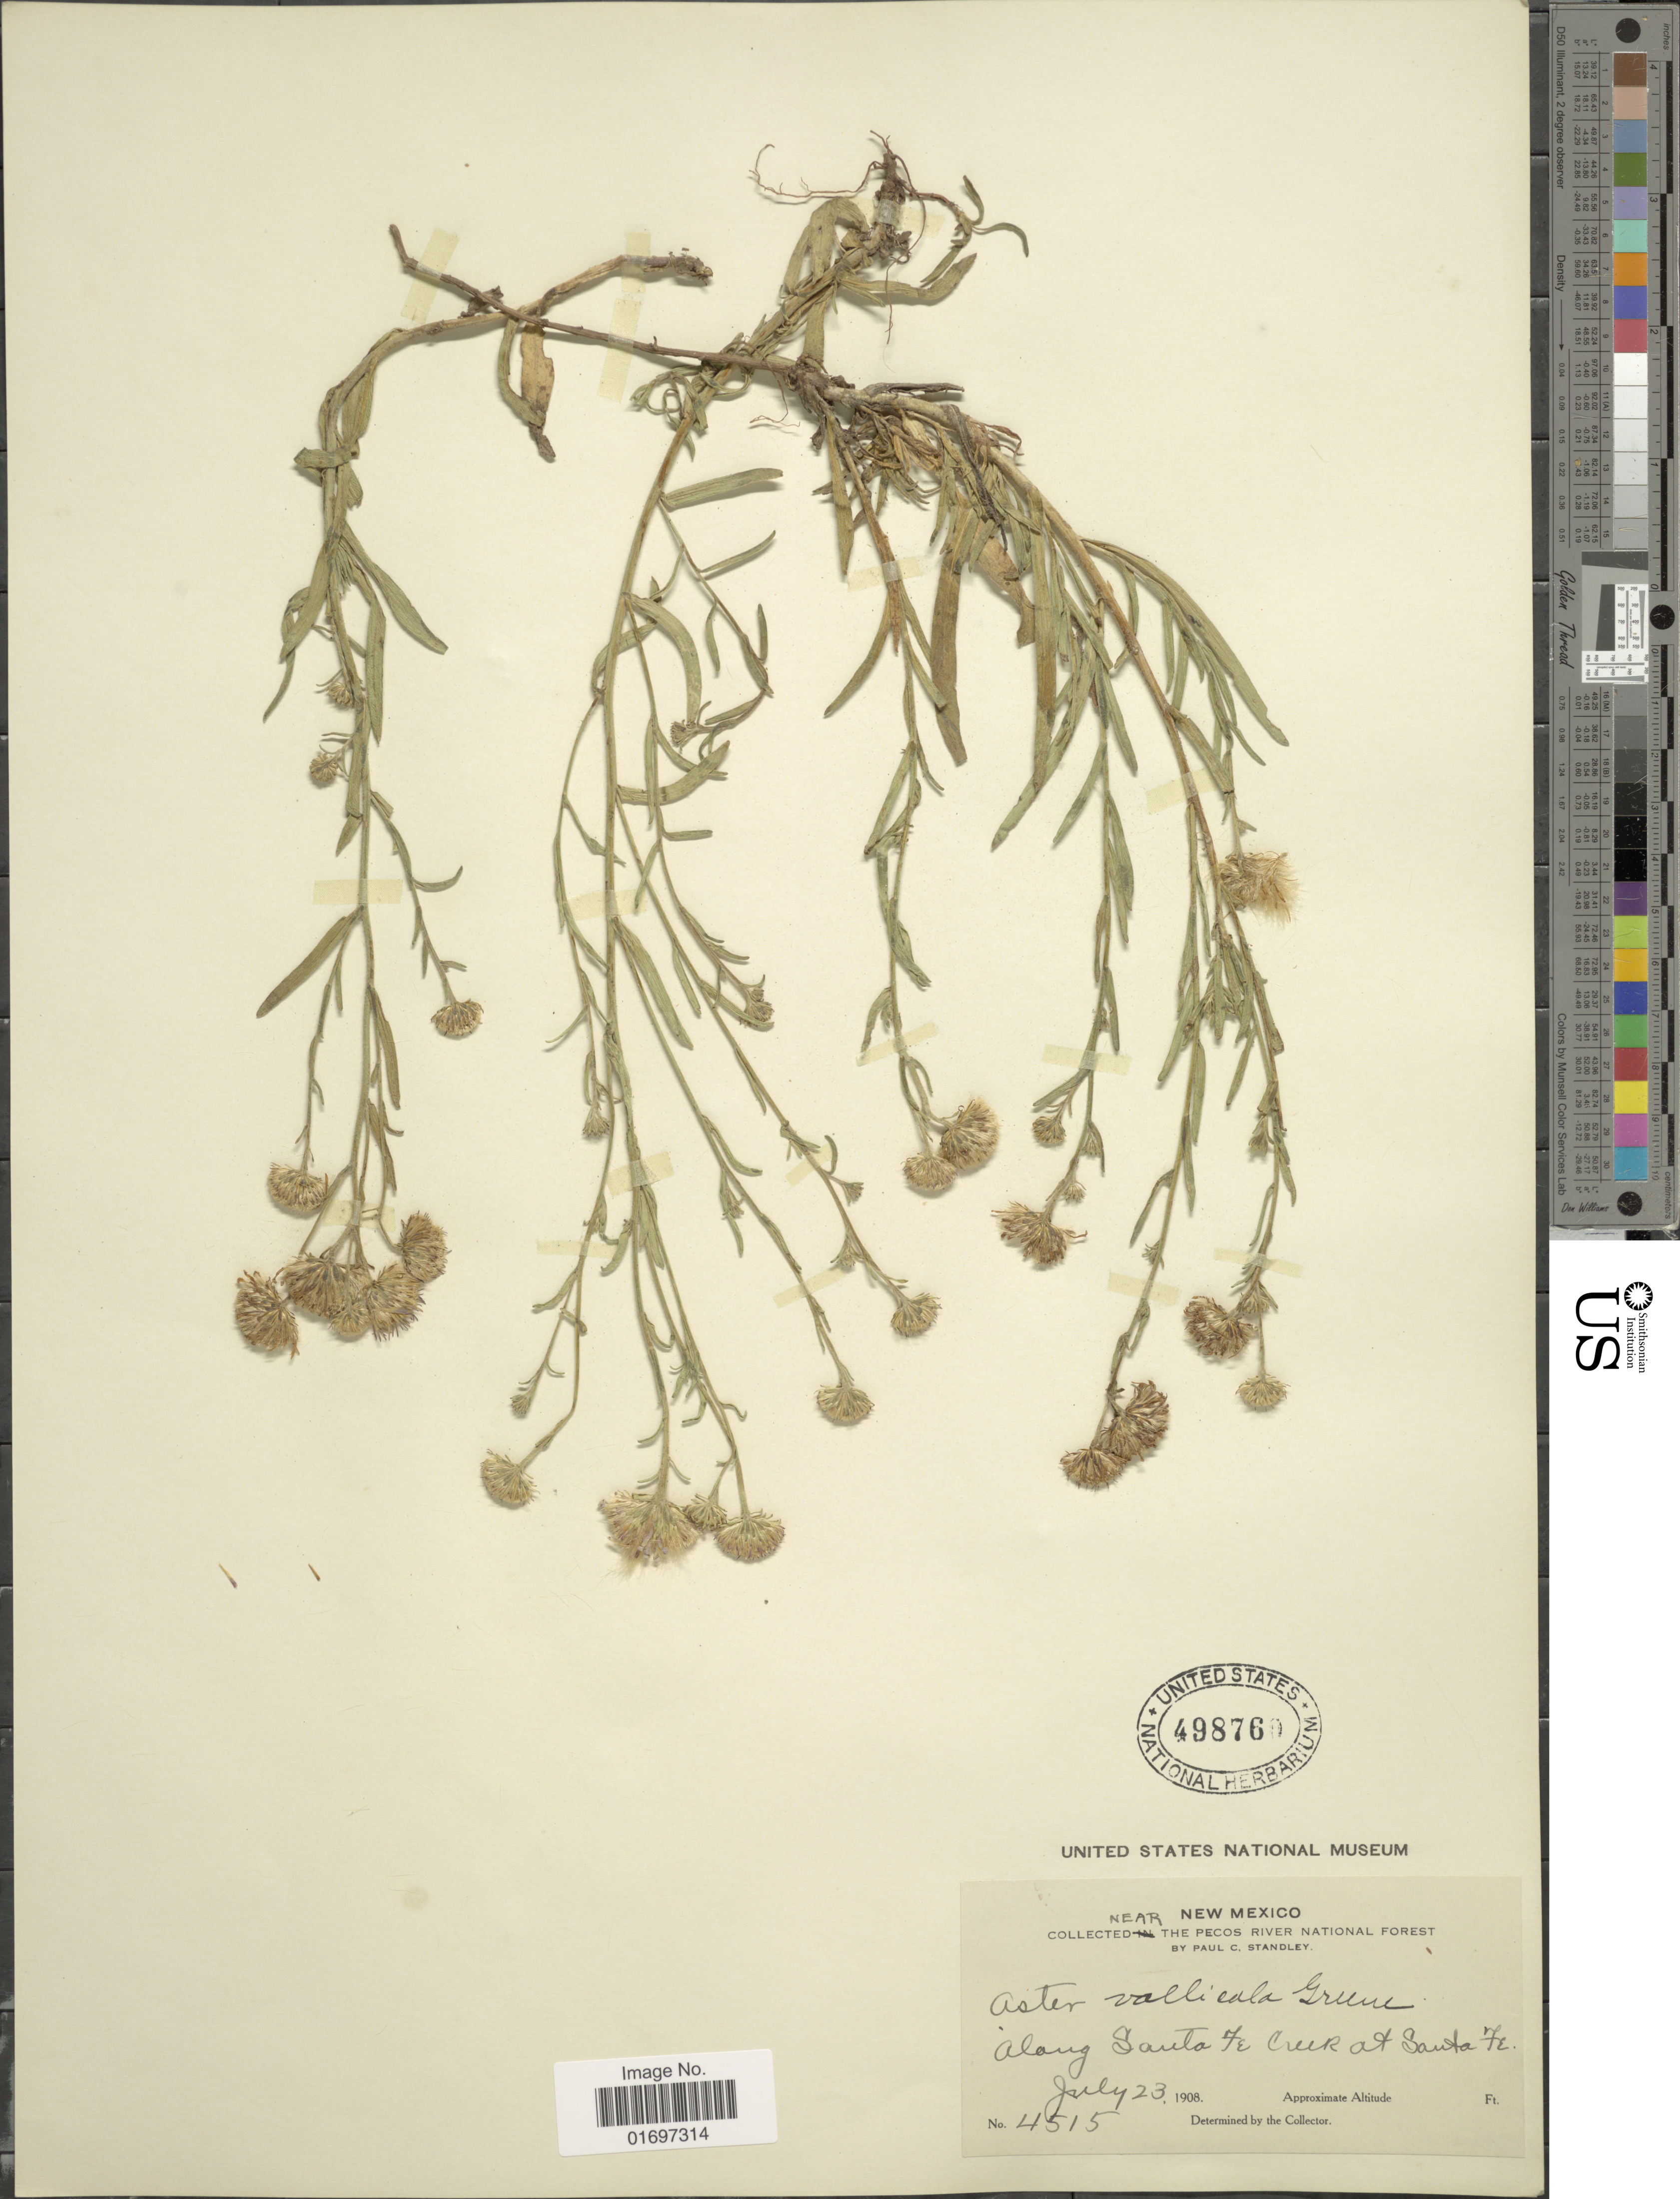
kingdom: Plantae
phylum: Tracheophyta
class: Magnoliopsida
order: Asterales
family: Asteraceae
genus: Symphyotrichum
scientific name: Symphyotrichum ascendens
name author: (Lindl.) G.L. Nesom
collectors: P. C. Standley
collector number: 4515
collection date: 1908-07-23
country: United States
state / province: New Mexico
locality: New Mexico. Near the Pecos River National Forest. Along Santa Fe Creek at Santa Fe.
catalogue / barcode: US 498760